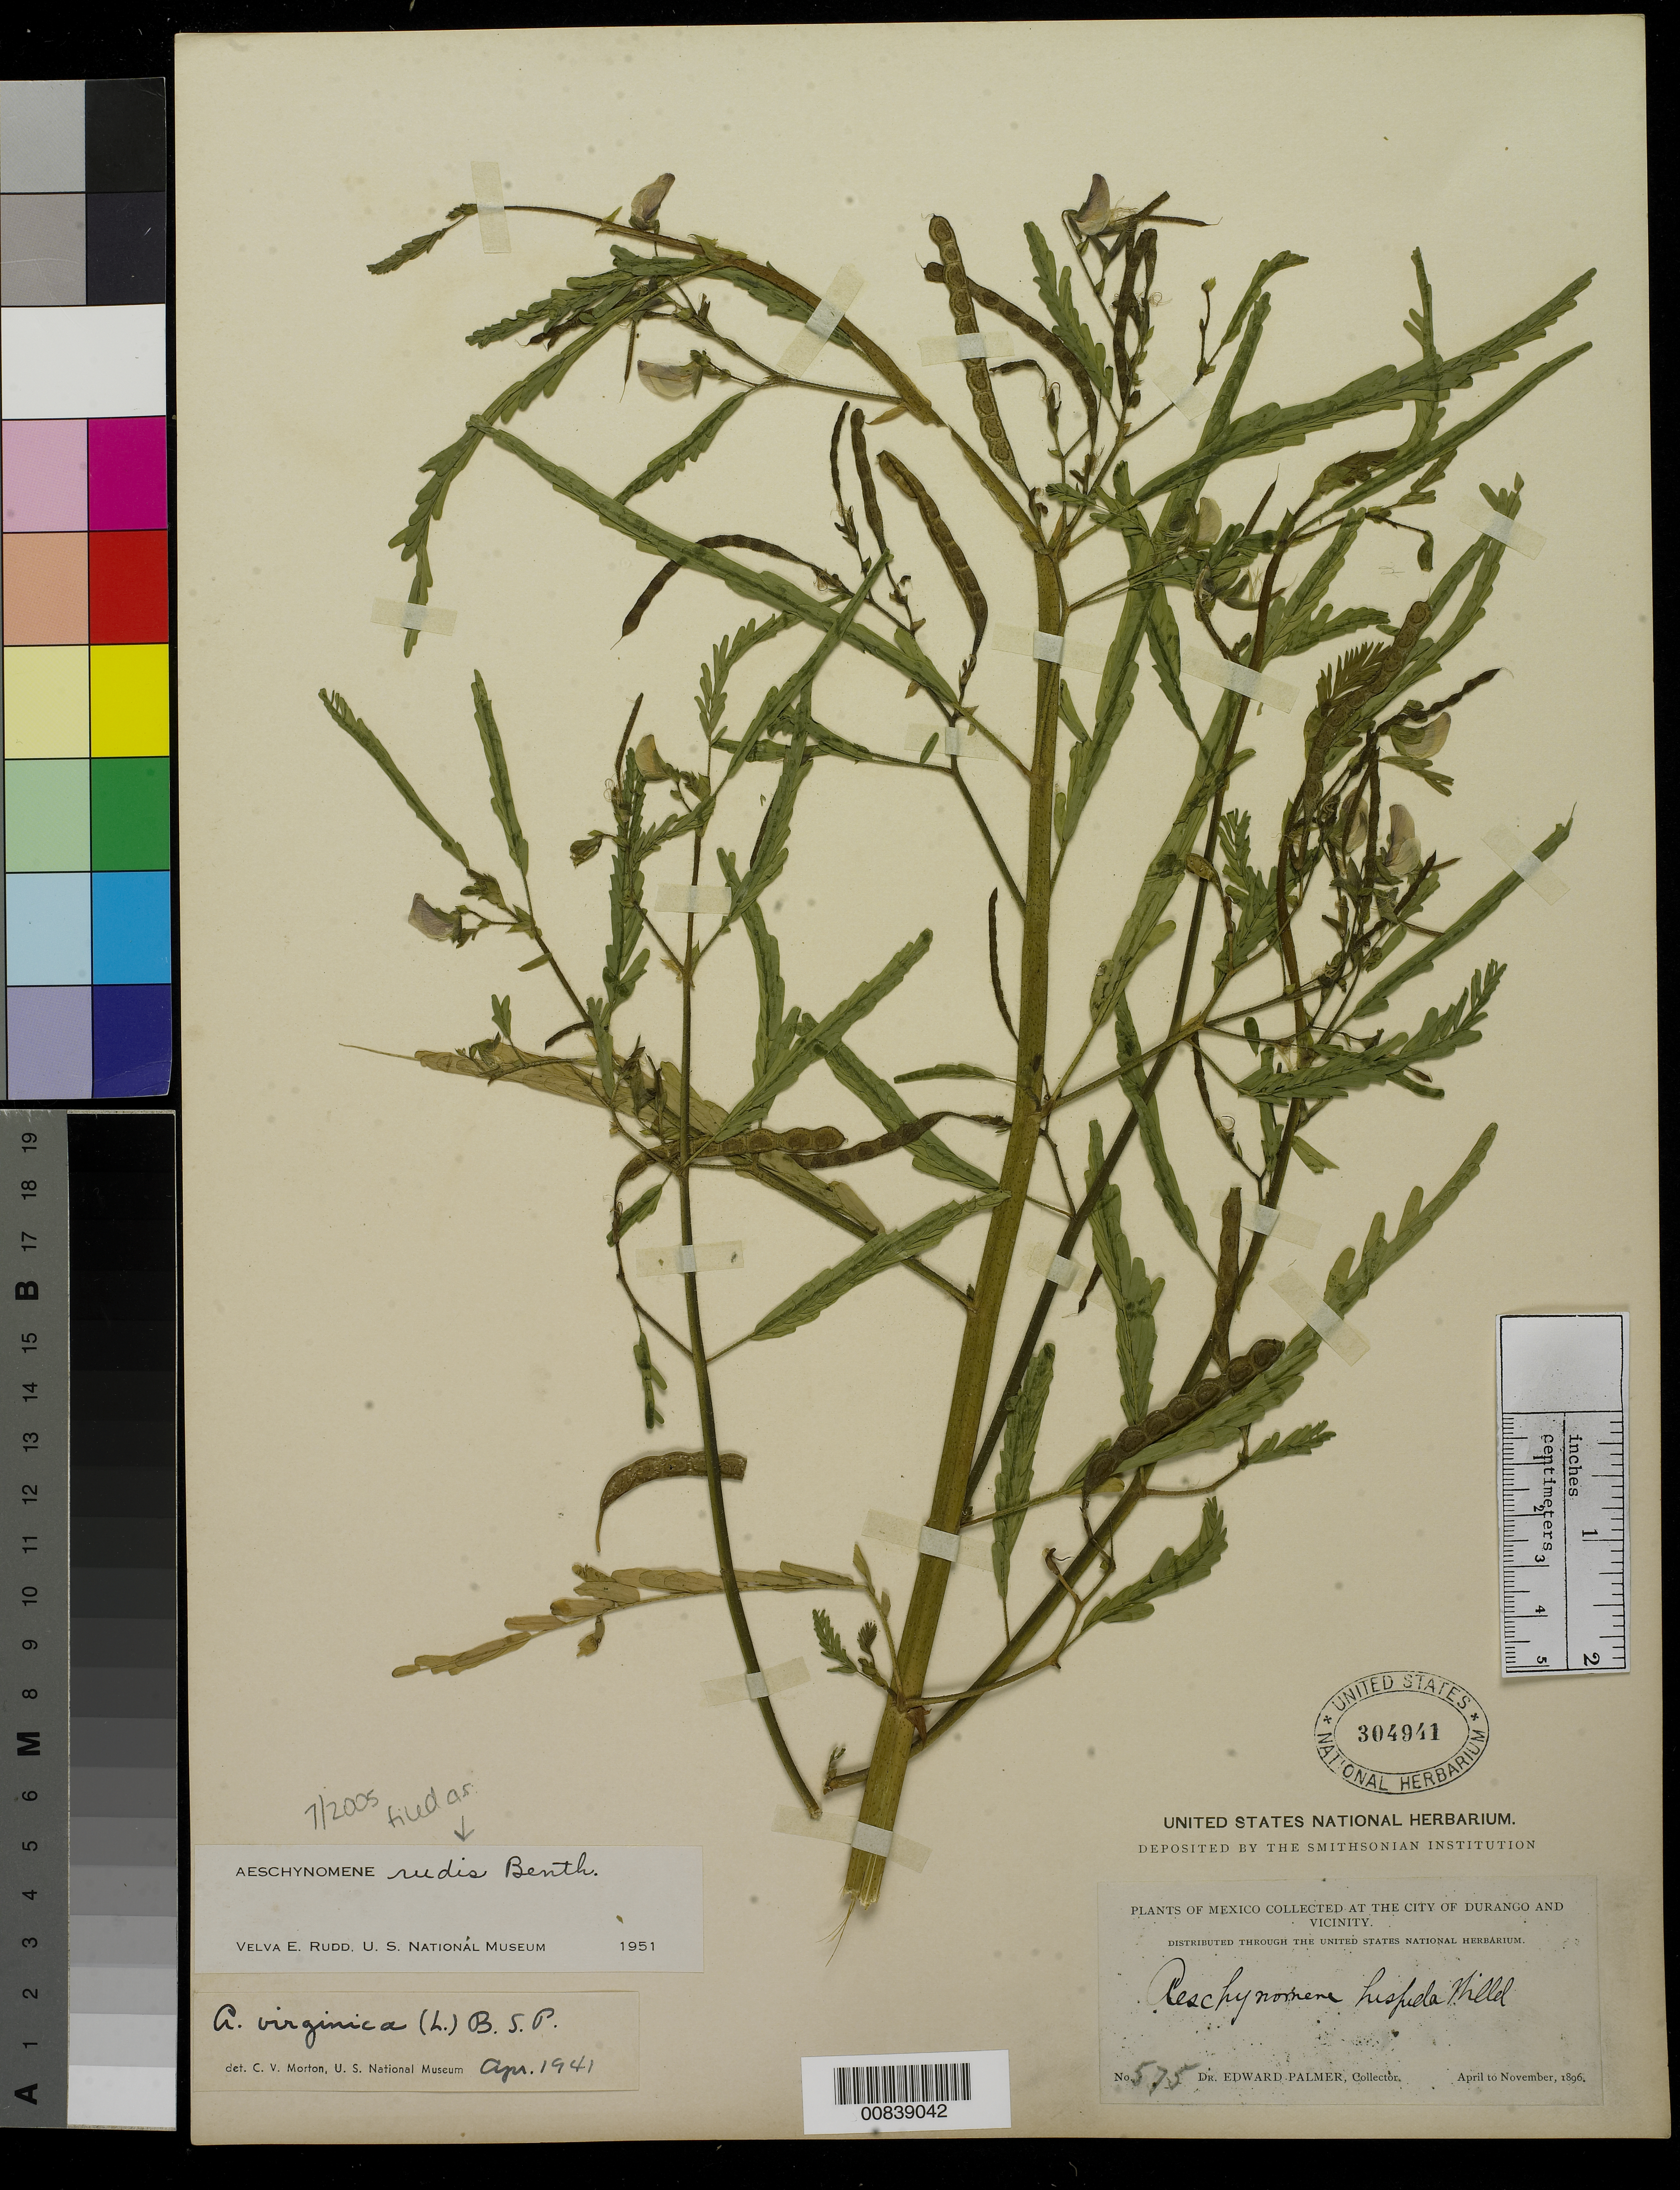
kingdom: Plantae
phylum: Tracheophyta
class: Magnoliopsida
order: Fabales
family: Fabaceae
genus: Aeschynomene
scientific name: Aeschynomene rudis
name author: Benth.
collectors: E. Palmer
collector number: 575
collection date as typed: Apr 1896 to -- Nov 1896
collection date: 1896-04/1896-11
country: Mexico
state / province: Durango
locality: City of Durango and vicinity.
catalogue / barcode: US 304941